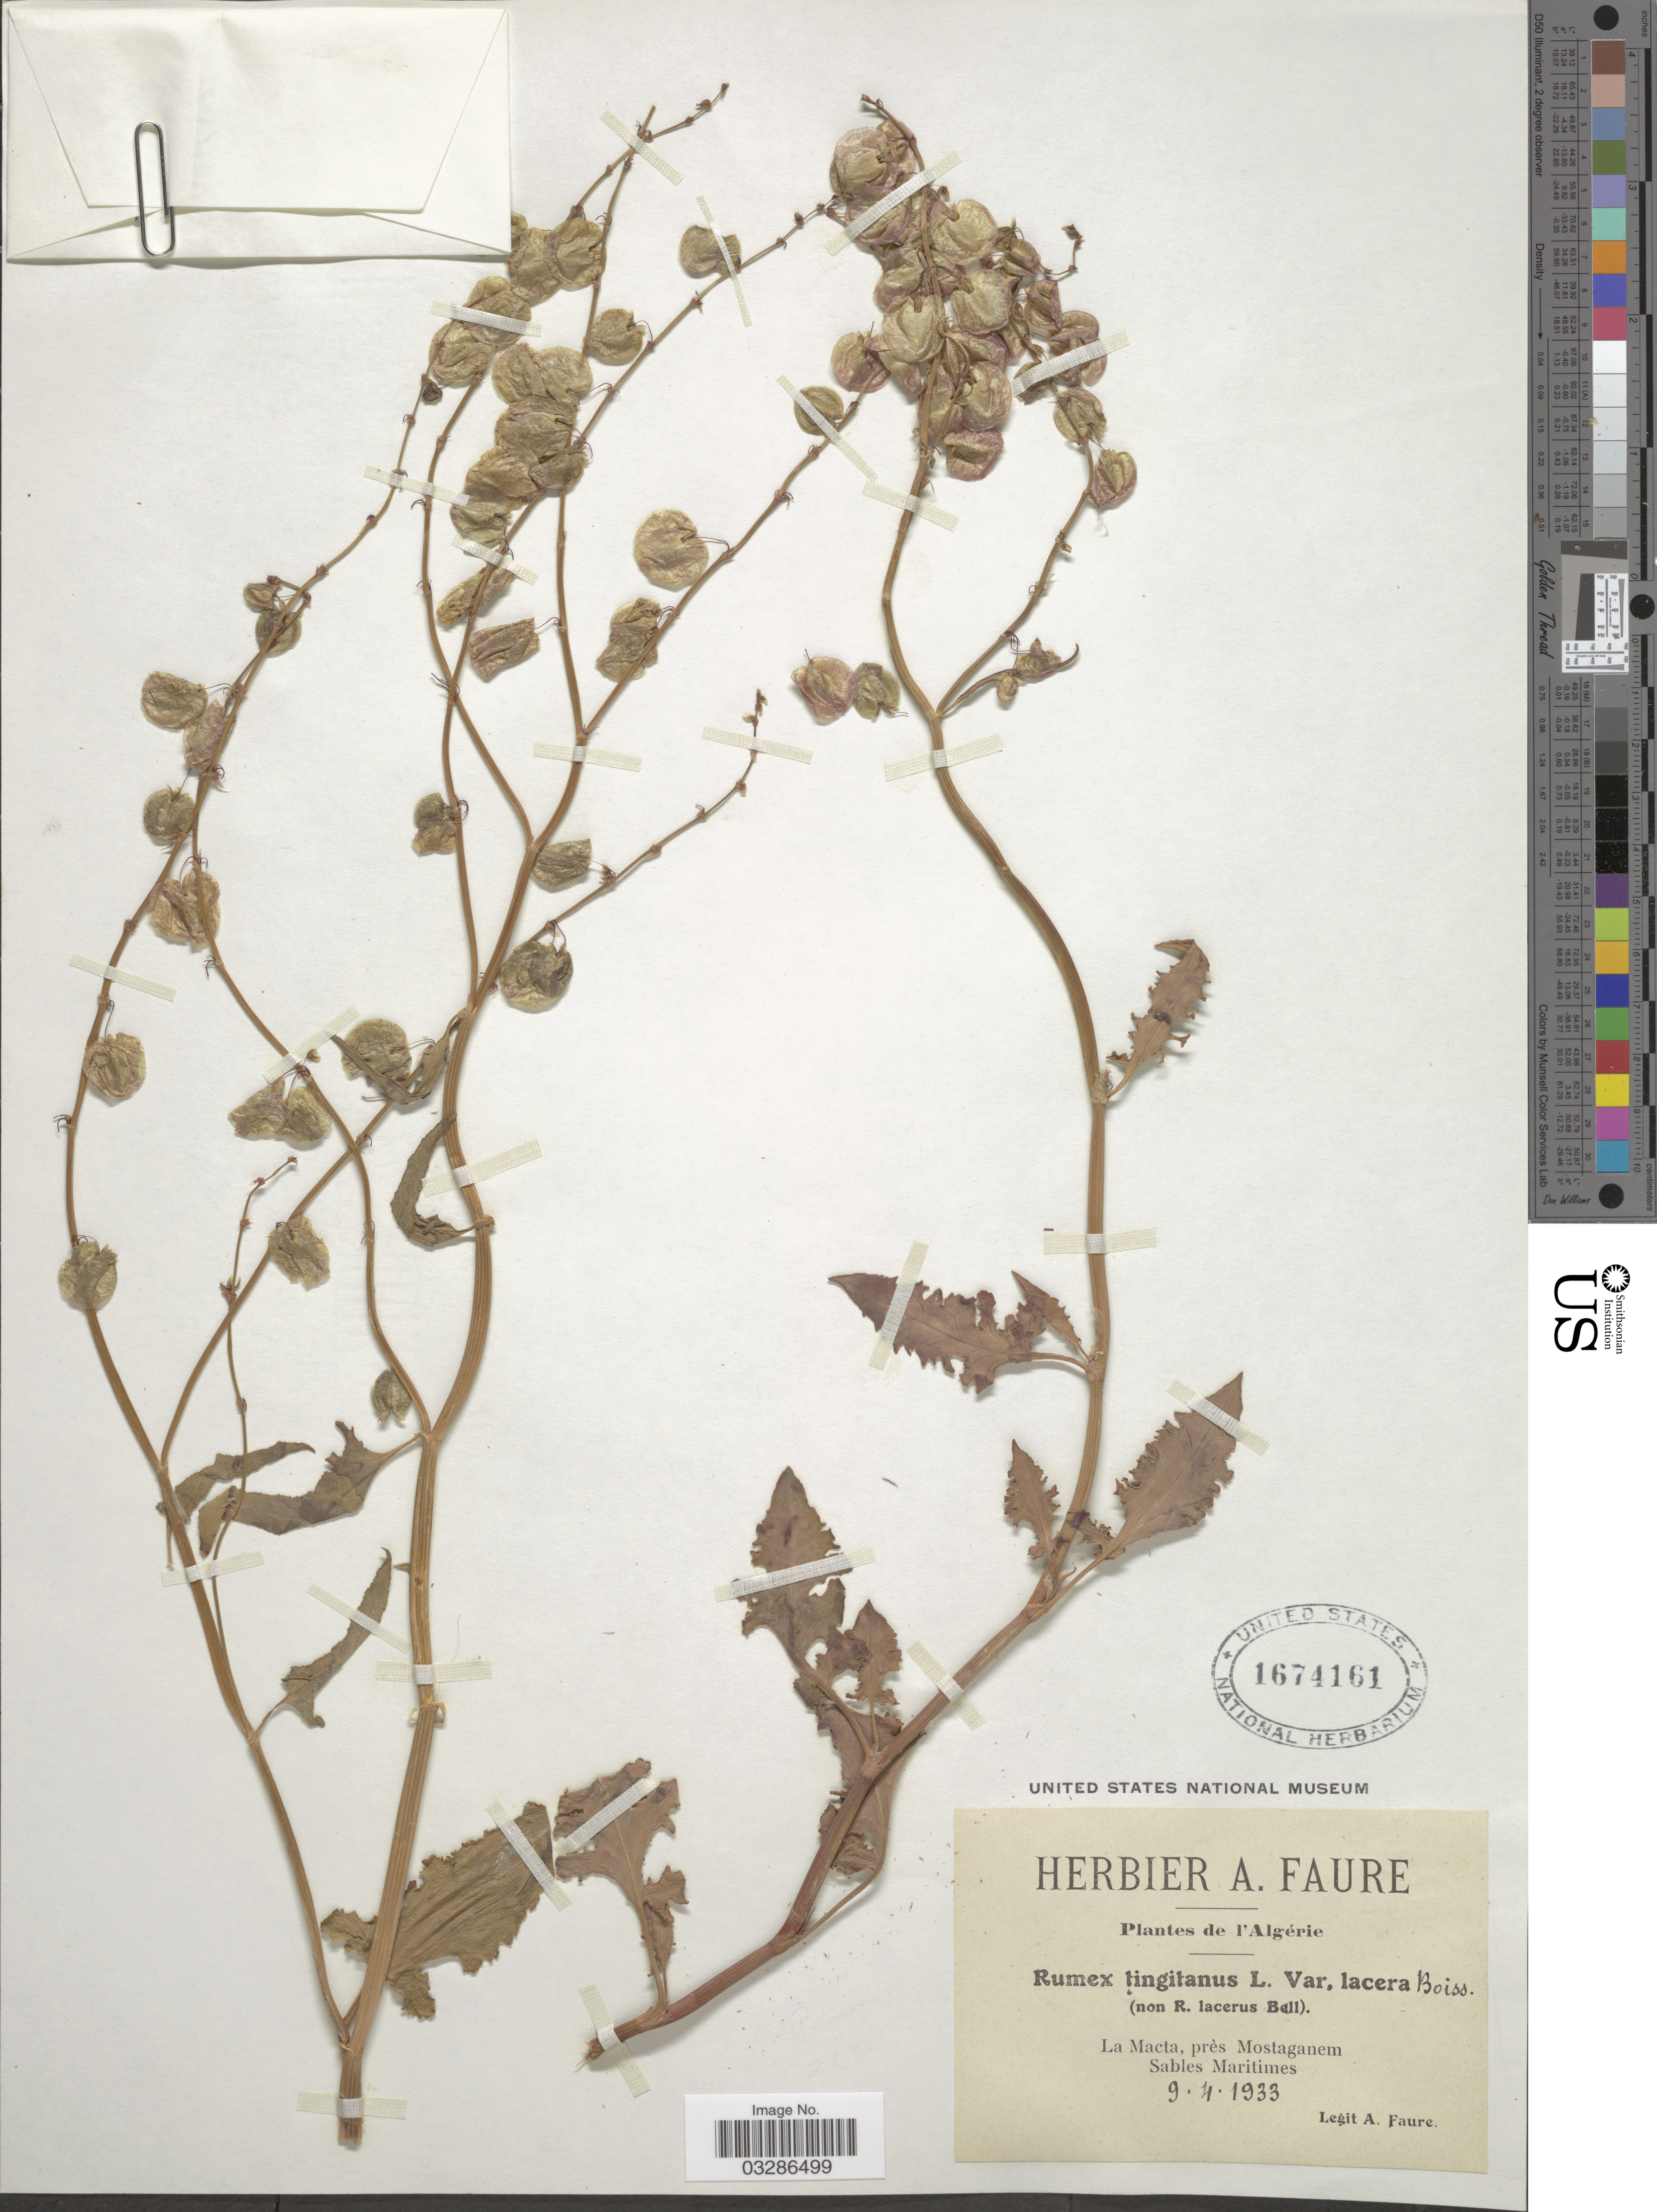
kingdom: Plantae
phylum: Tracheophyta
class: Magnoliopsida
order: Caryophyllales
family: Polygonaceae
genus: Rumex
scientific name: Rumex tingitanus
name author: L.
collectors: A. Faure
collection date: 1933-04-09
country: Algeria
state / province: Mostaganem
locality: L'Algérie, La Macta, près Mostaganem, Sables Maritimes.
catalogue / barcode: US 1674161